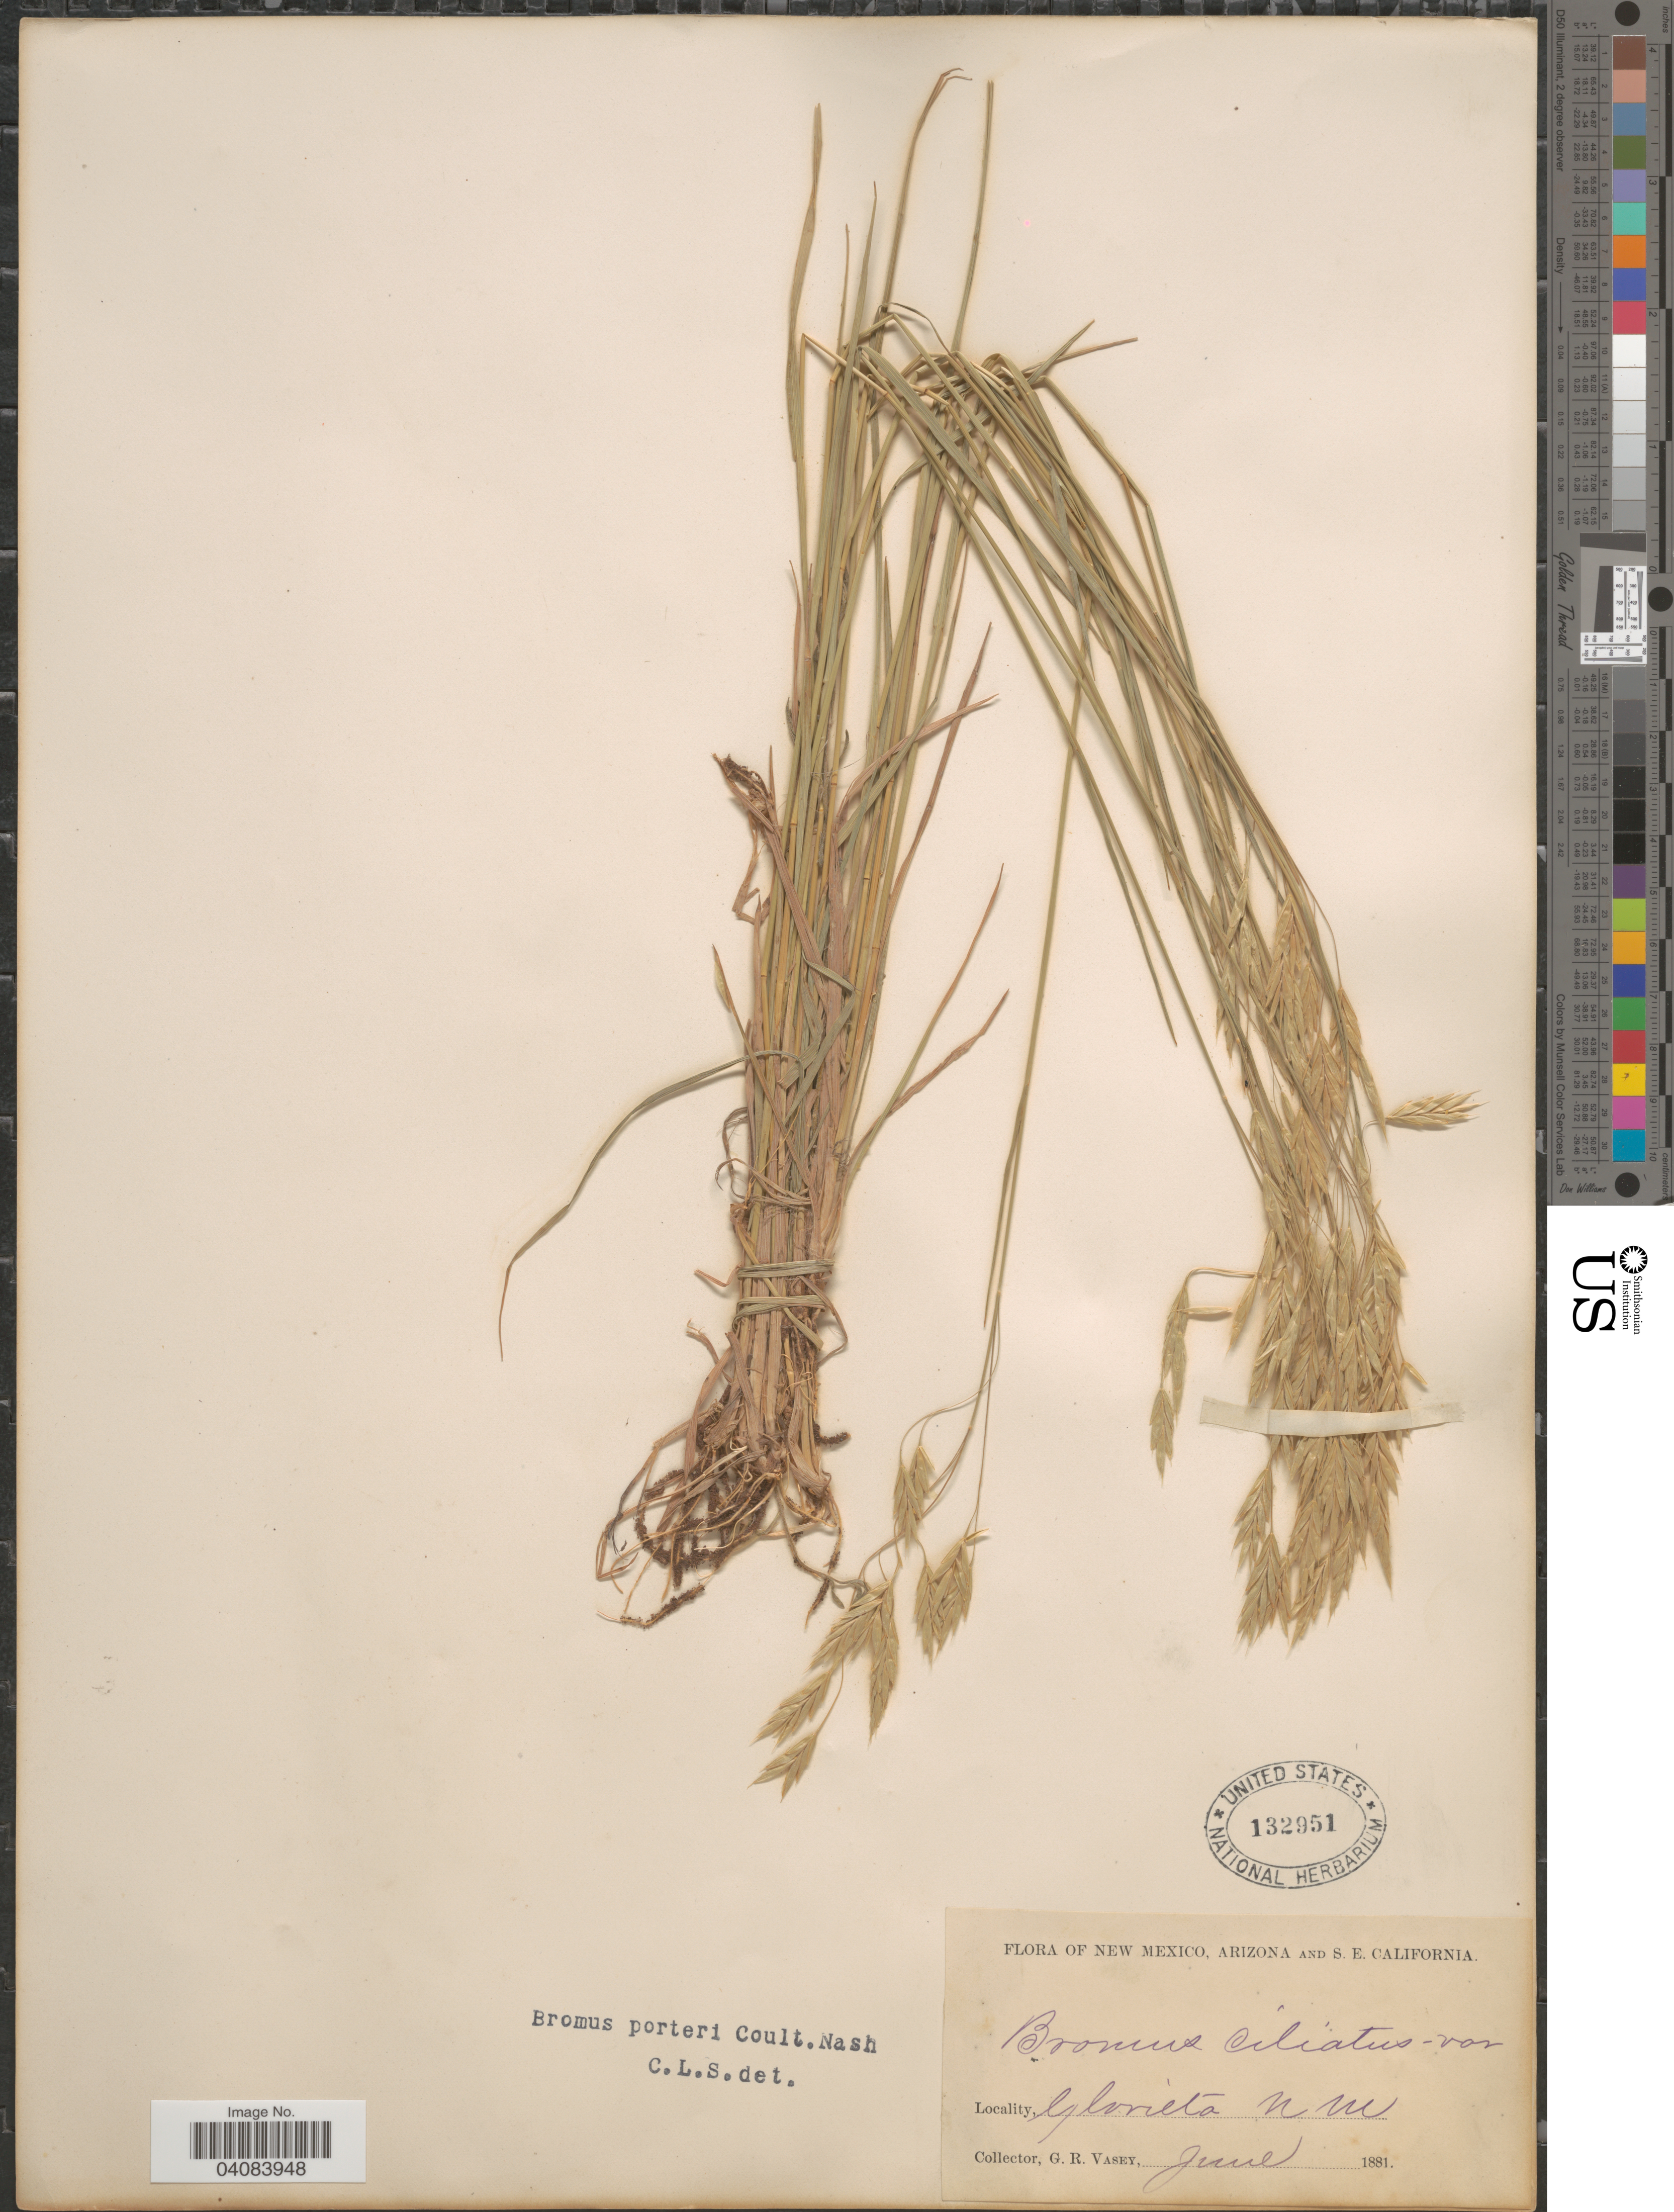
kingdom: Plantae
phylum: Tracheophyta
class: Liliopsida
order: Poales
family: Poaceae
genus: Bromus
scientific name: Bromus porteri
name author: (J.M. Coult.) Nash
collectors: G. R. Vasey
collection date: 1881-06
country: United States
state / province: New Mexico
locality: New Mexico, Arizona and S.E. California. Glorieta.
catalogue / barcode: US 132951